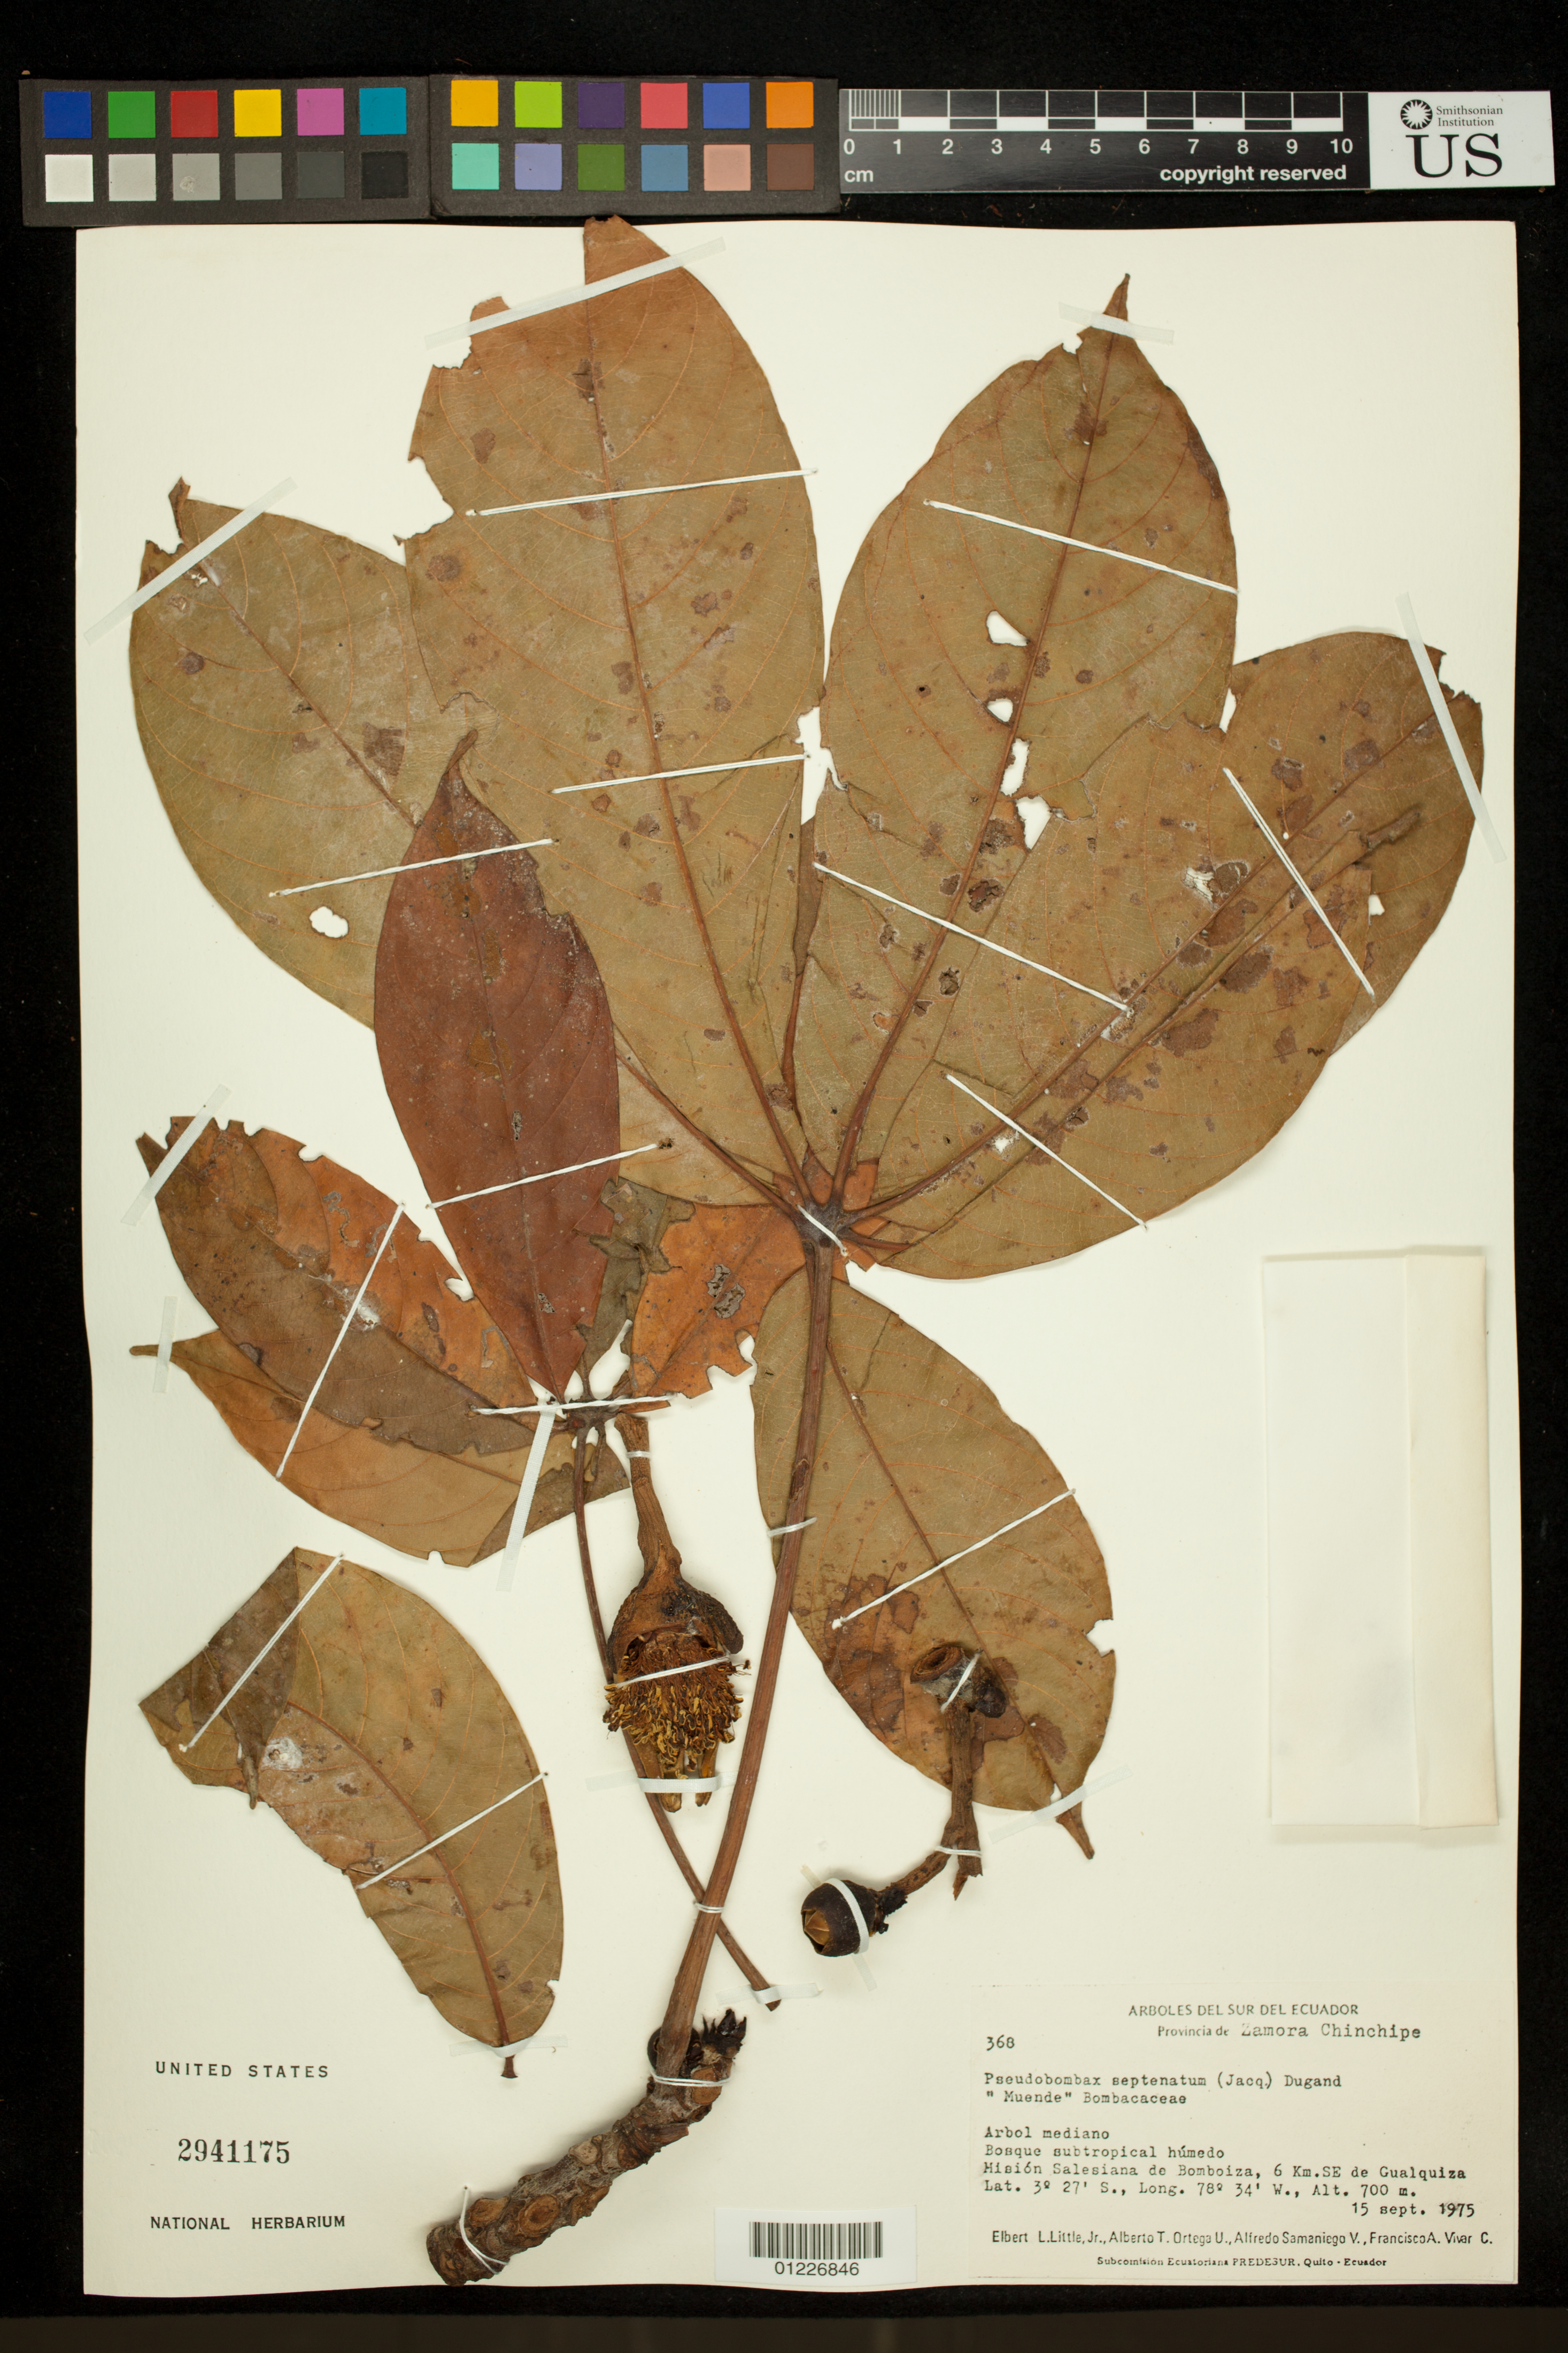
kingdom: Plantae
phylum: Tracheophyta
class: Magnoliopsida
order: Malvales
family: Malvaceae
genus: Pseudobombax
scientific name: Pseudobombax septenatum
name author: (Jacq.) Dugand G.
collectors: E. L. Little, A. T. Ortega U., A. Samaniago V. & F. A. Vivar C.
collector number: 368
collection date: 1975-09-15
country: Ecuador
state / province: Zamora-Chinchipe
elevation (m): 700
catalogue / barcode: US 2941175